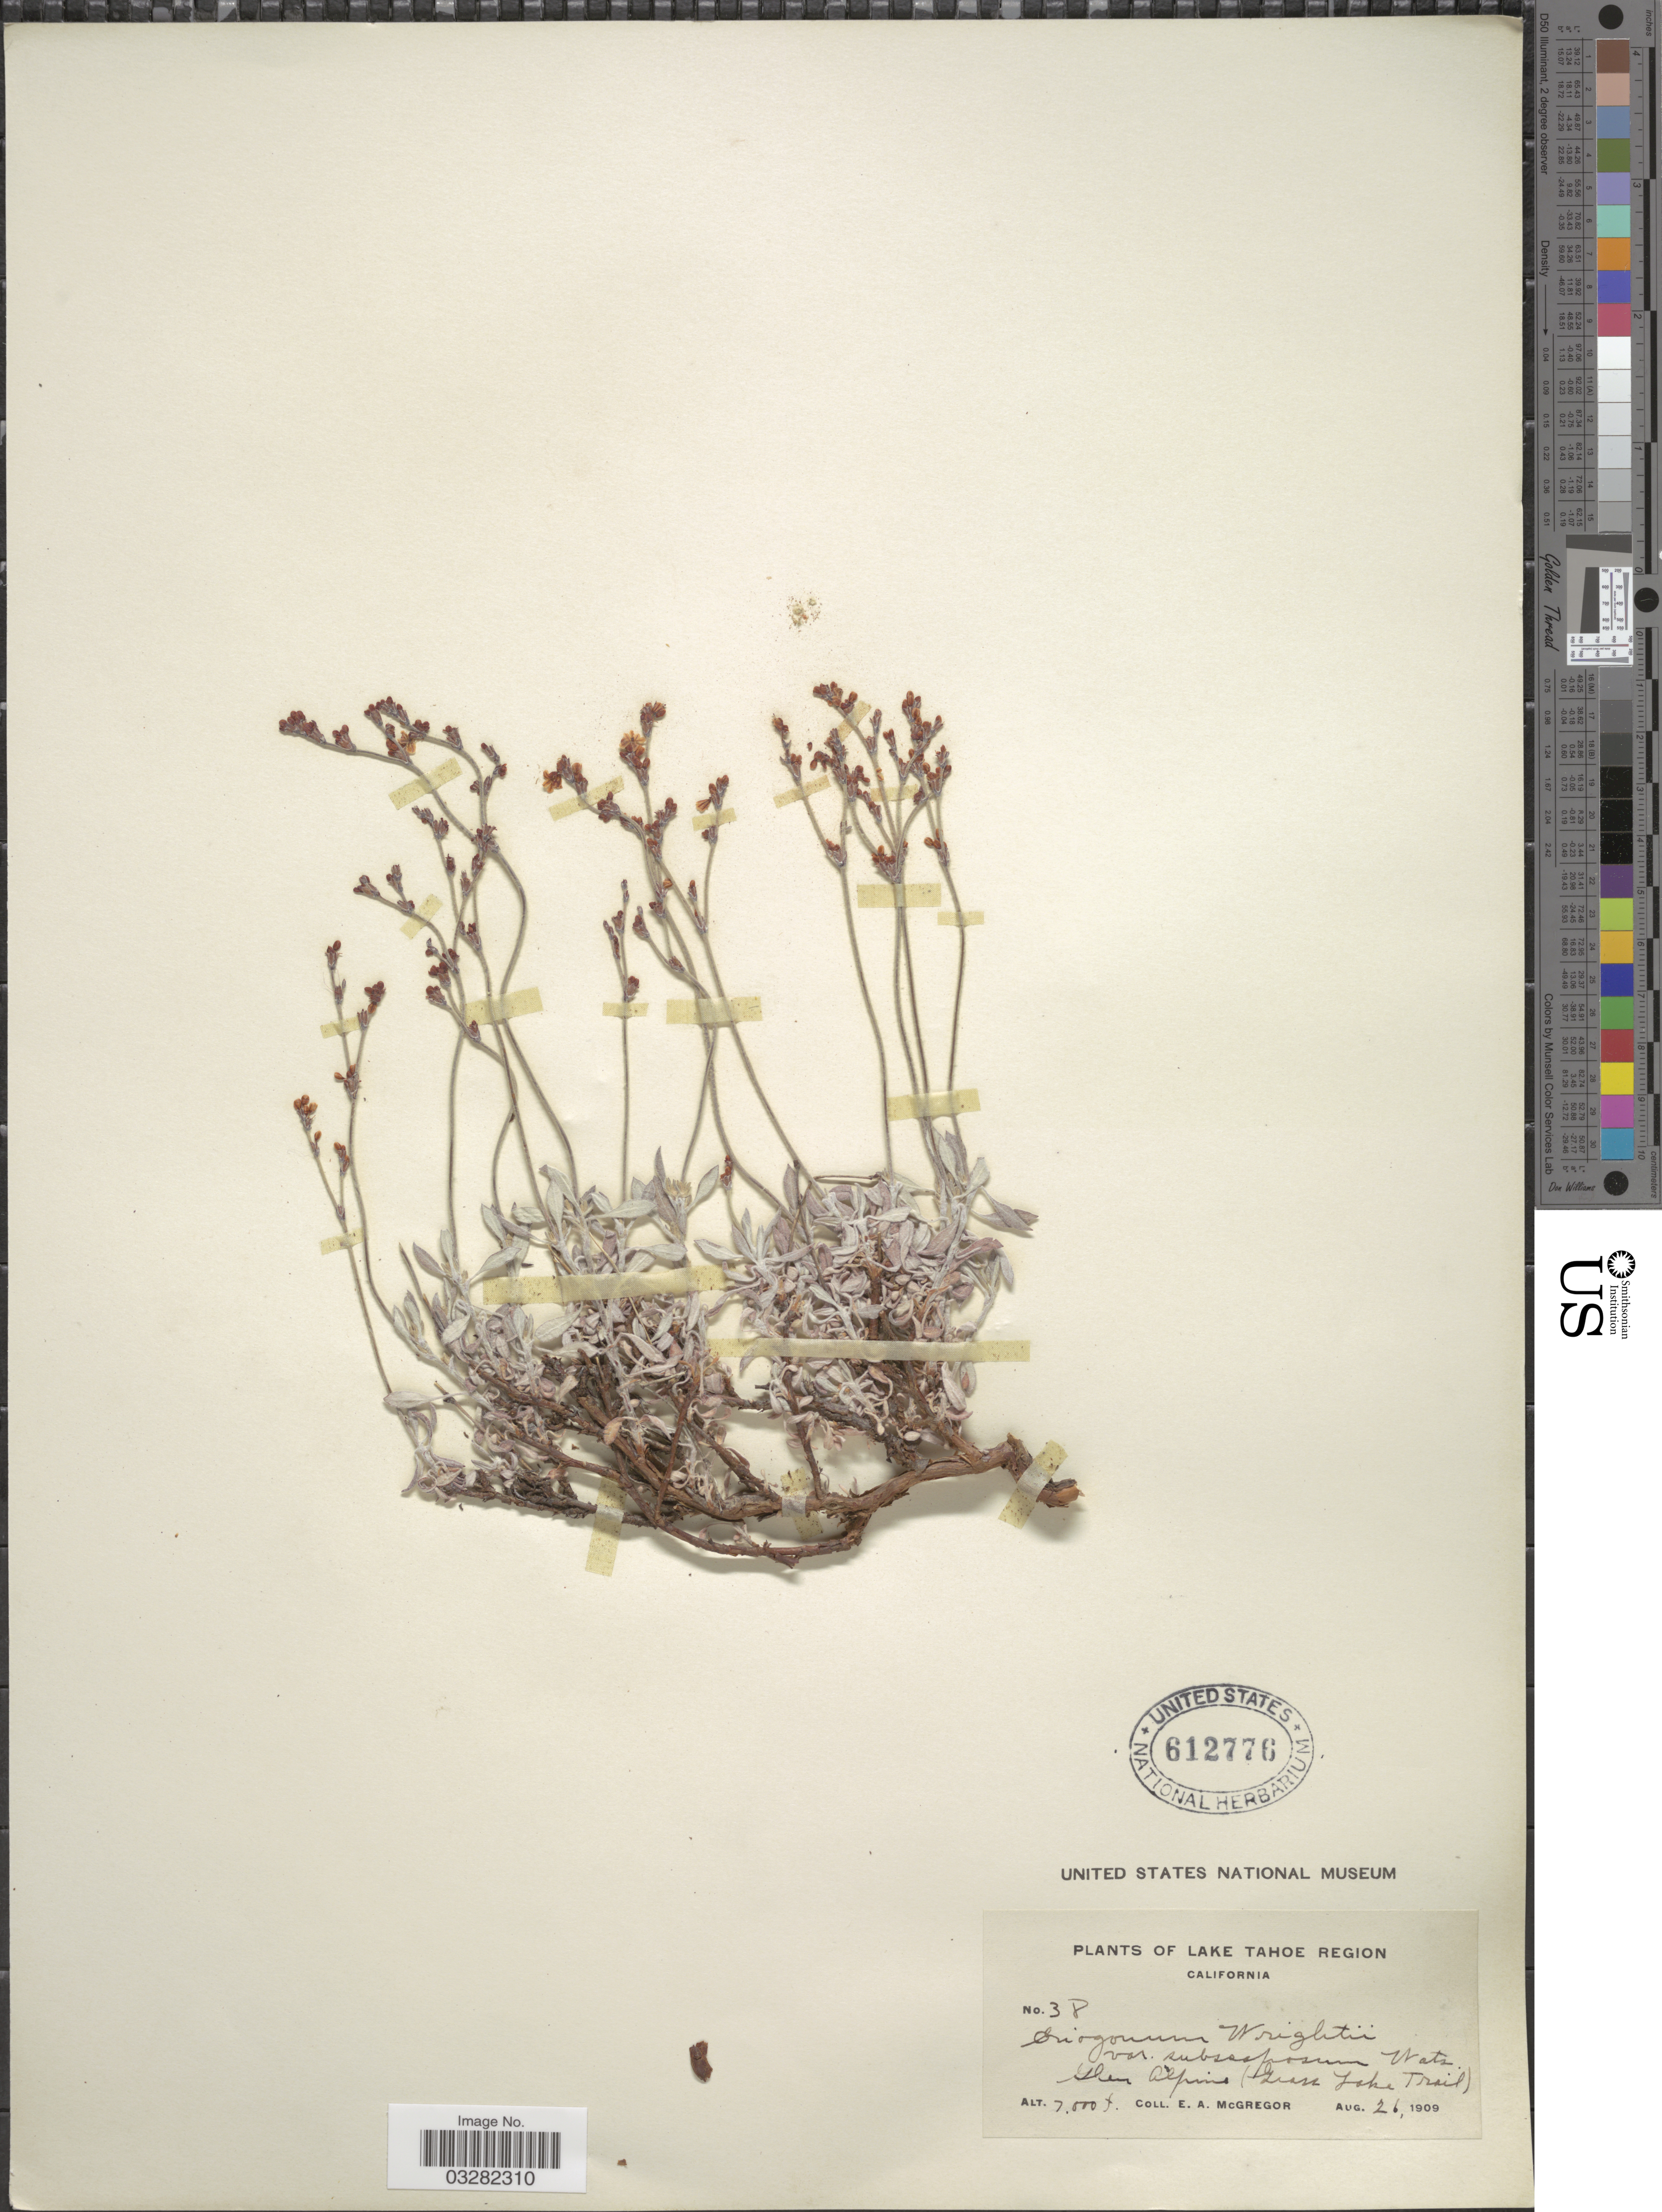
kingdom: Plantae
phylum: Tracheophyta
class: Magnoliopsida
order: Caryophyllales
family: Polygonaceae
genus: Eriogonum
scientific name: Eriogonum wrightii var. subscaposum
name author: S. Watson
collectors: E. A. McGregor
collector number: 38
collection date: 1909-08-26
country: United States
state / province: California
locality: Lake Tahoe Region. Glen Alpine (Grass Lake Trail).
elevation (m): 2134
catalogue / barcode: US 612776